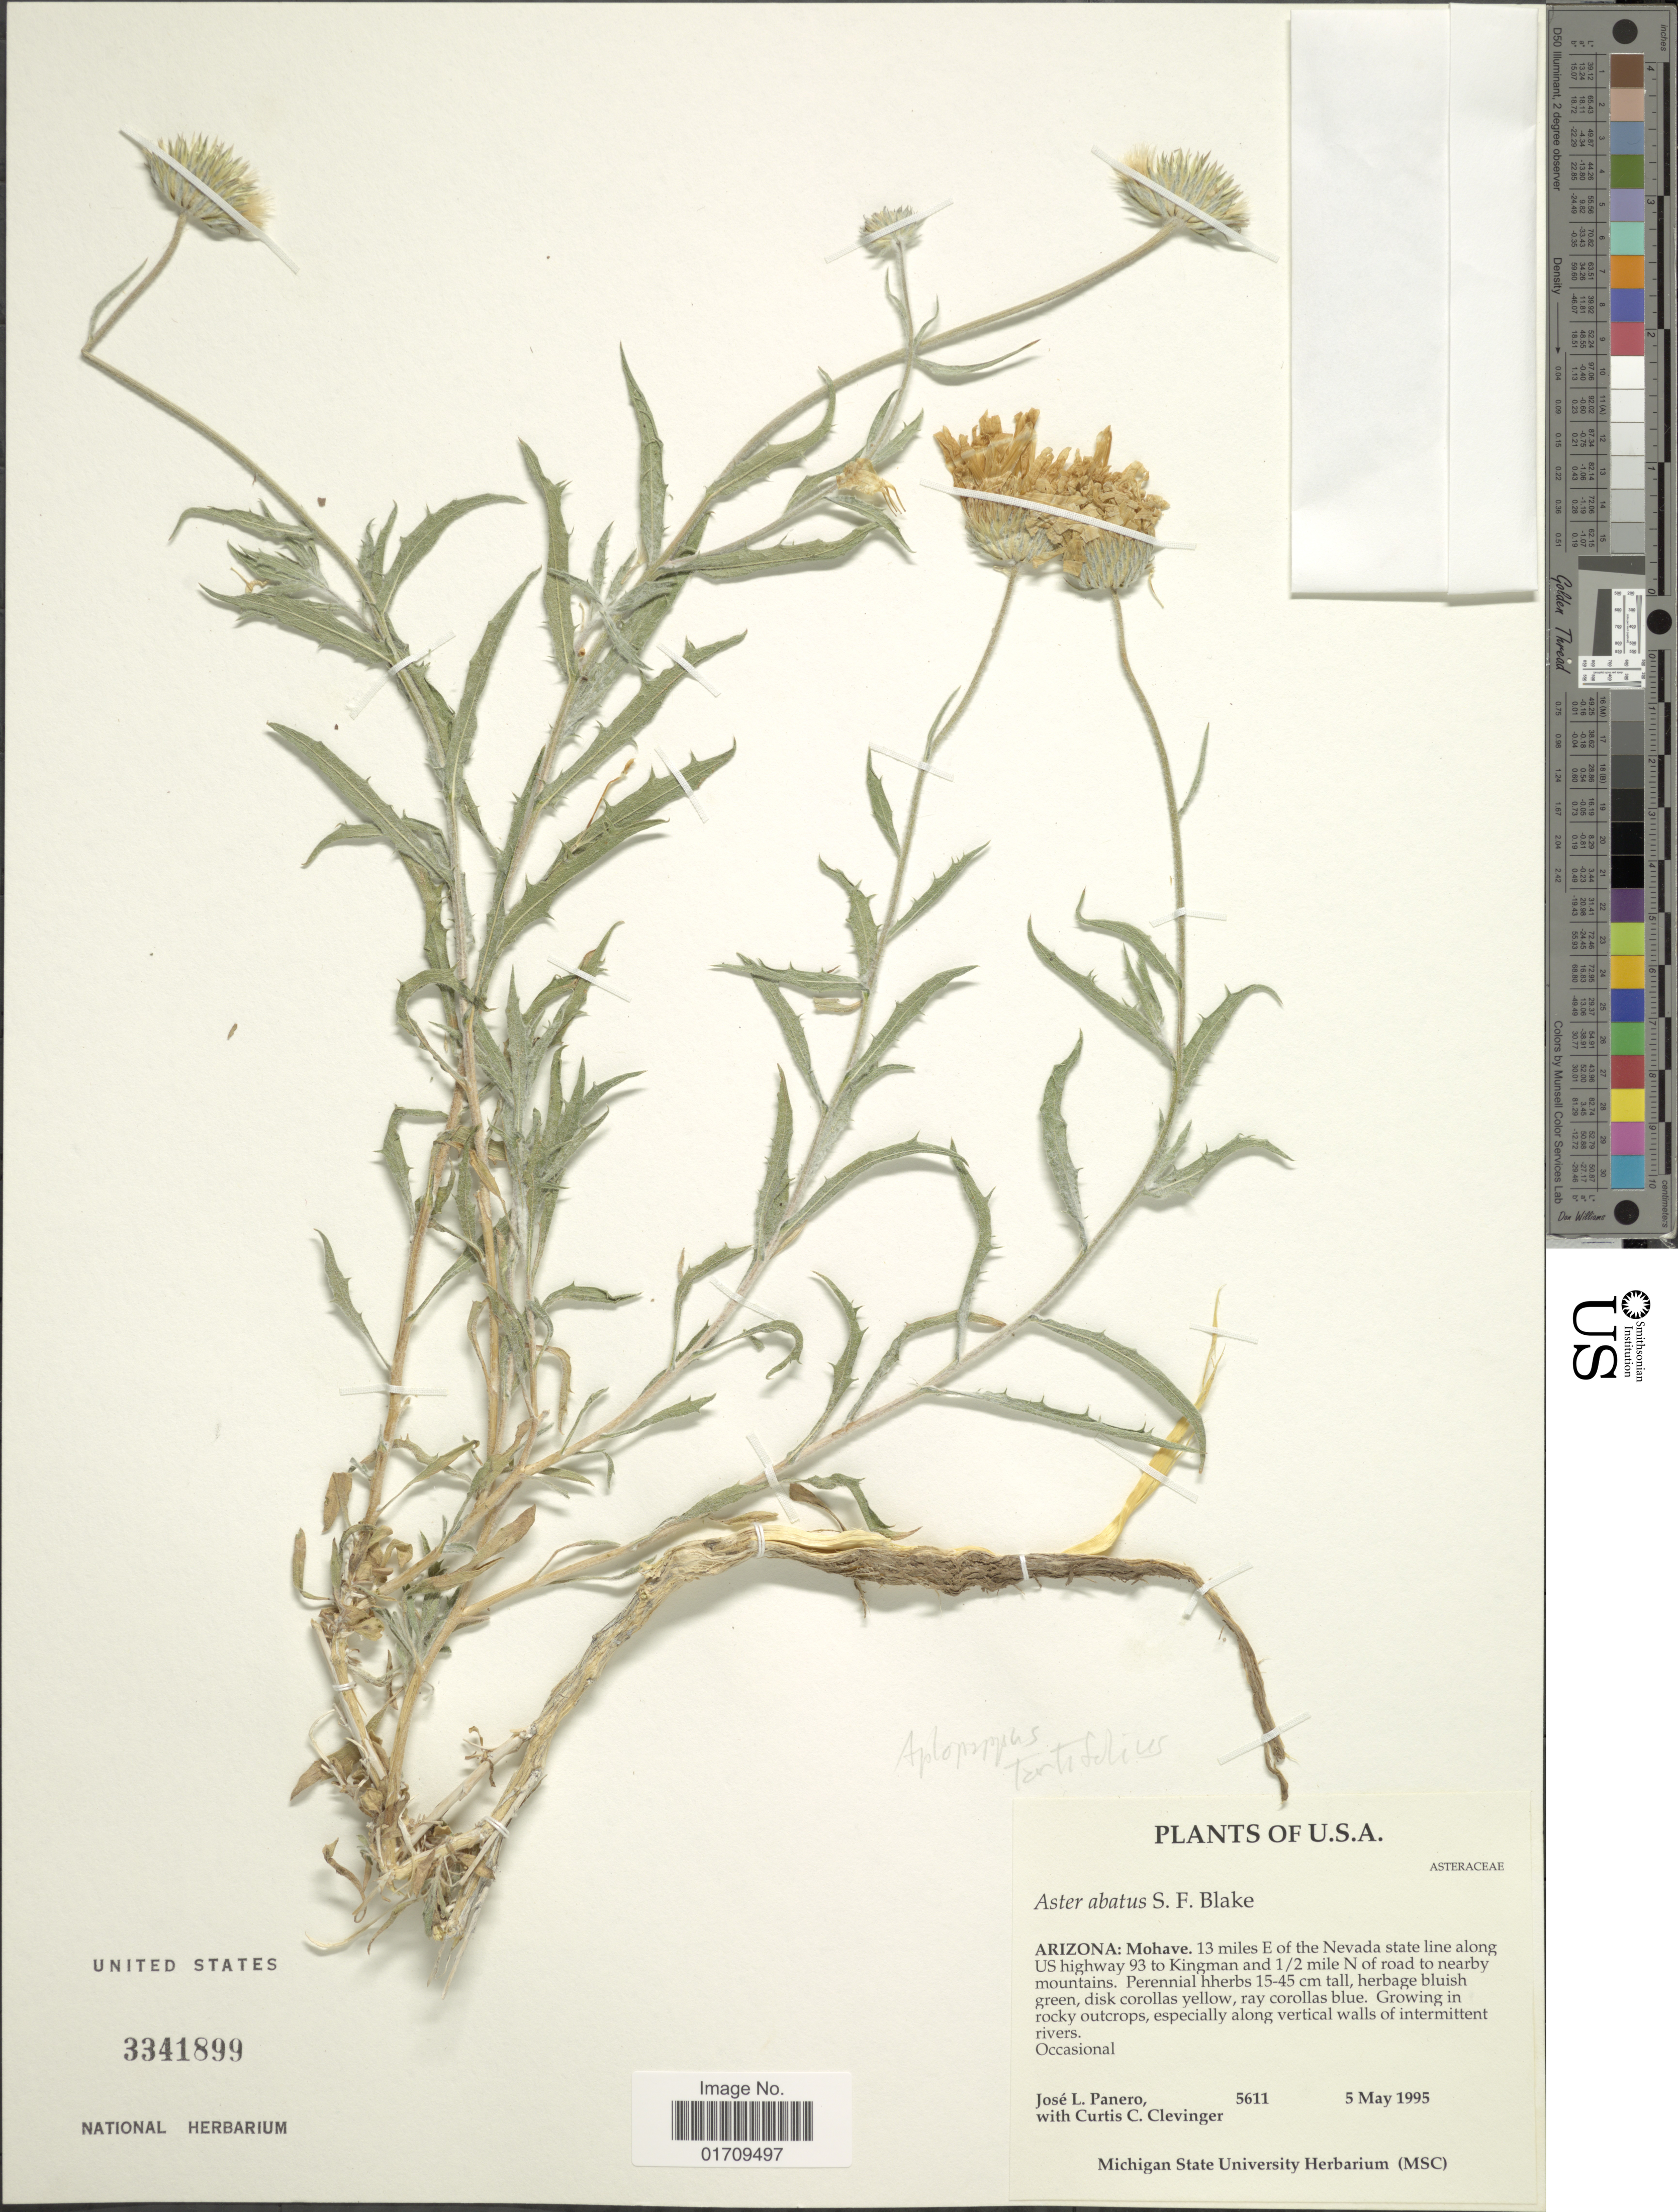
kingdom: Plantae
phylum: Tracheophyta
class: Magnoliopsida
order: Asterales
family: Asteraceae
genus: Machaeranthera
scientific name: Machaeranthera tortifolia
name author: (Torr. & A. Gray) Cronq. & D.D. Keck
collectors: J. L. Panero & C. Clevinger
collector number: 5611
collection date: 1995-05-05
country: United States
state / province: Arizona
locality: Mohave, 13 miles E of the Nevada stateline along US highway 93 to Kingman ½ mile N of road to nearby mountains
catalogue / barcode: US 3341899